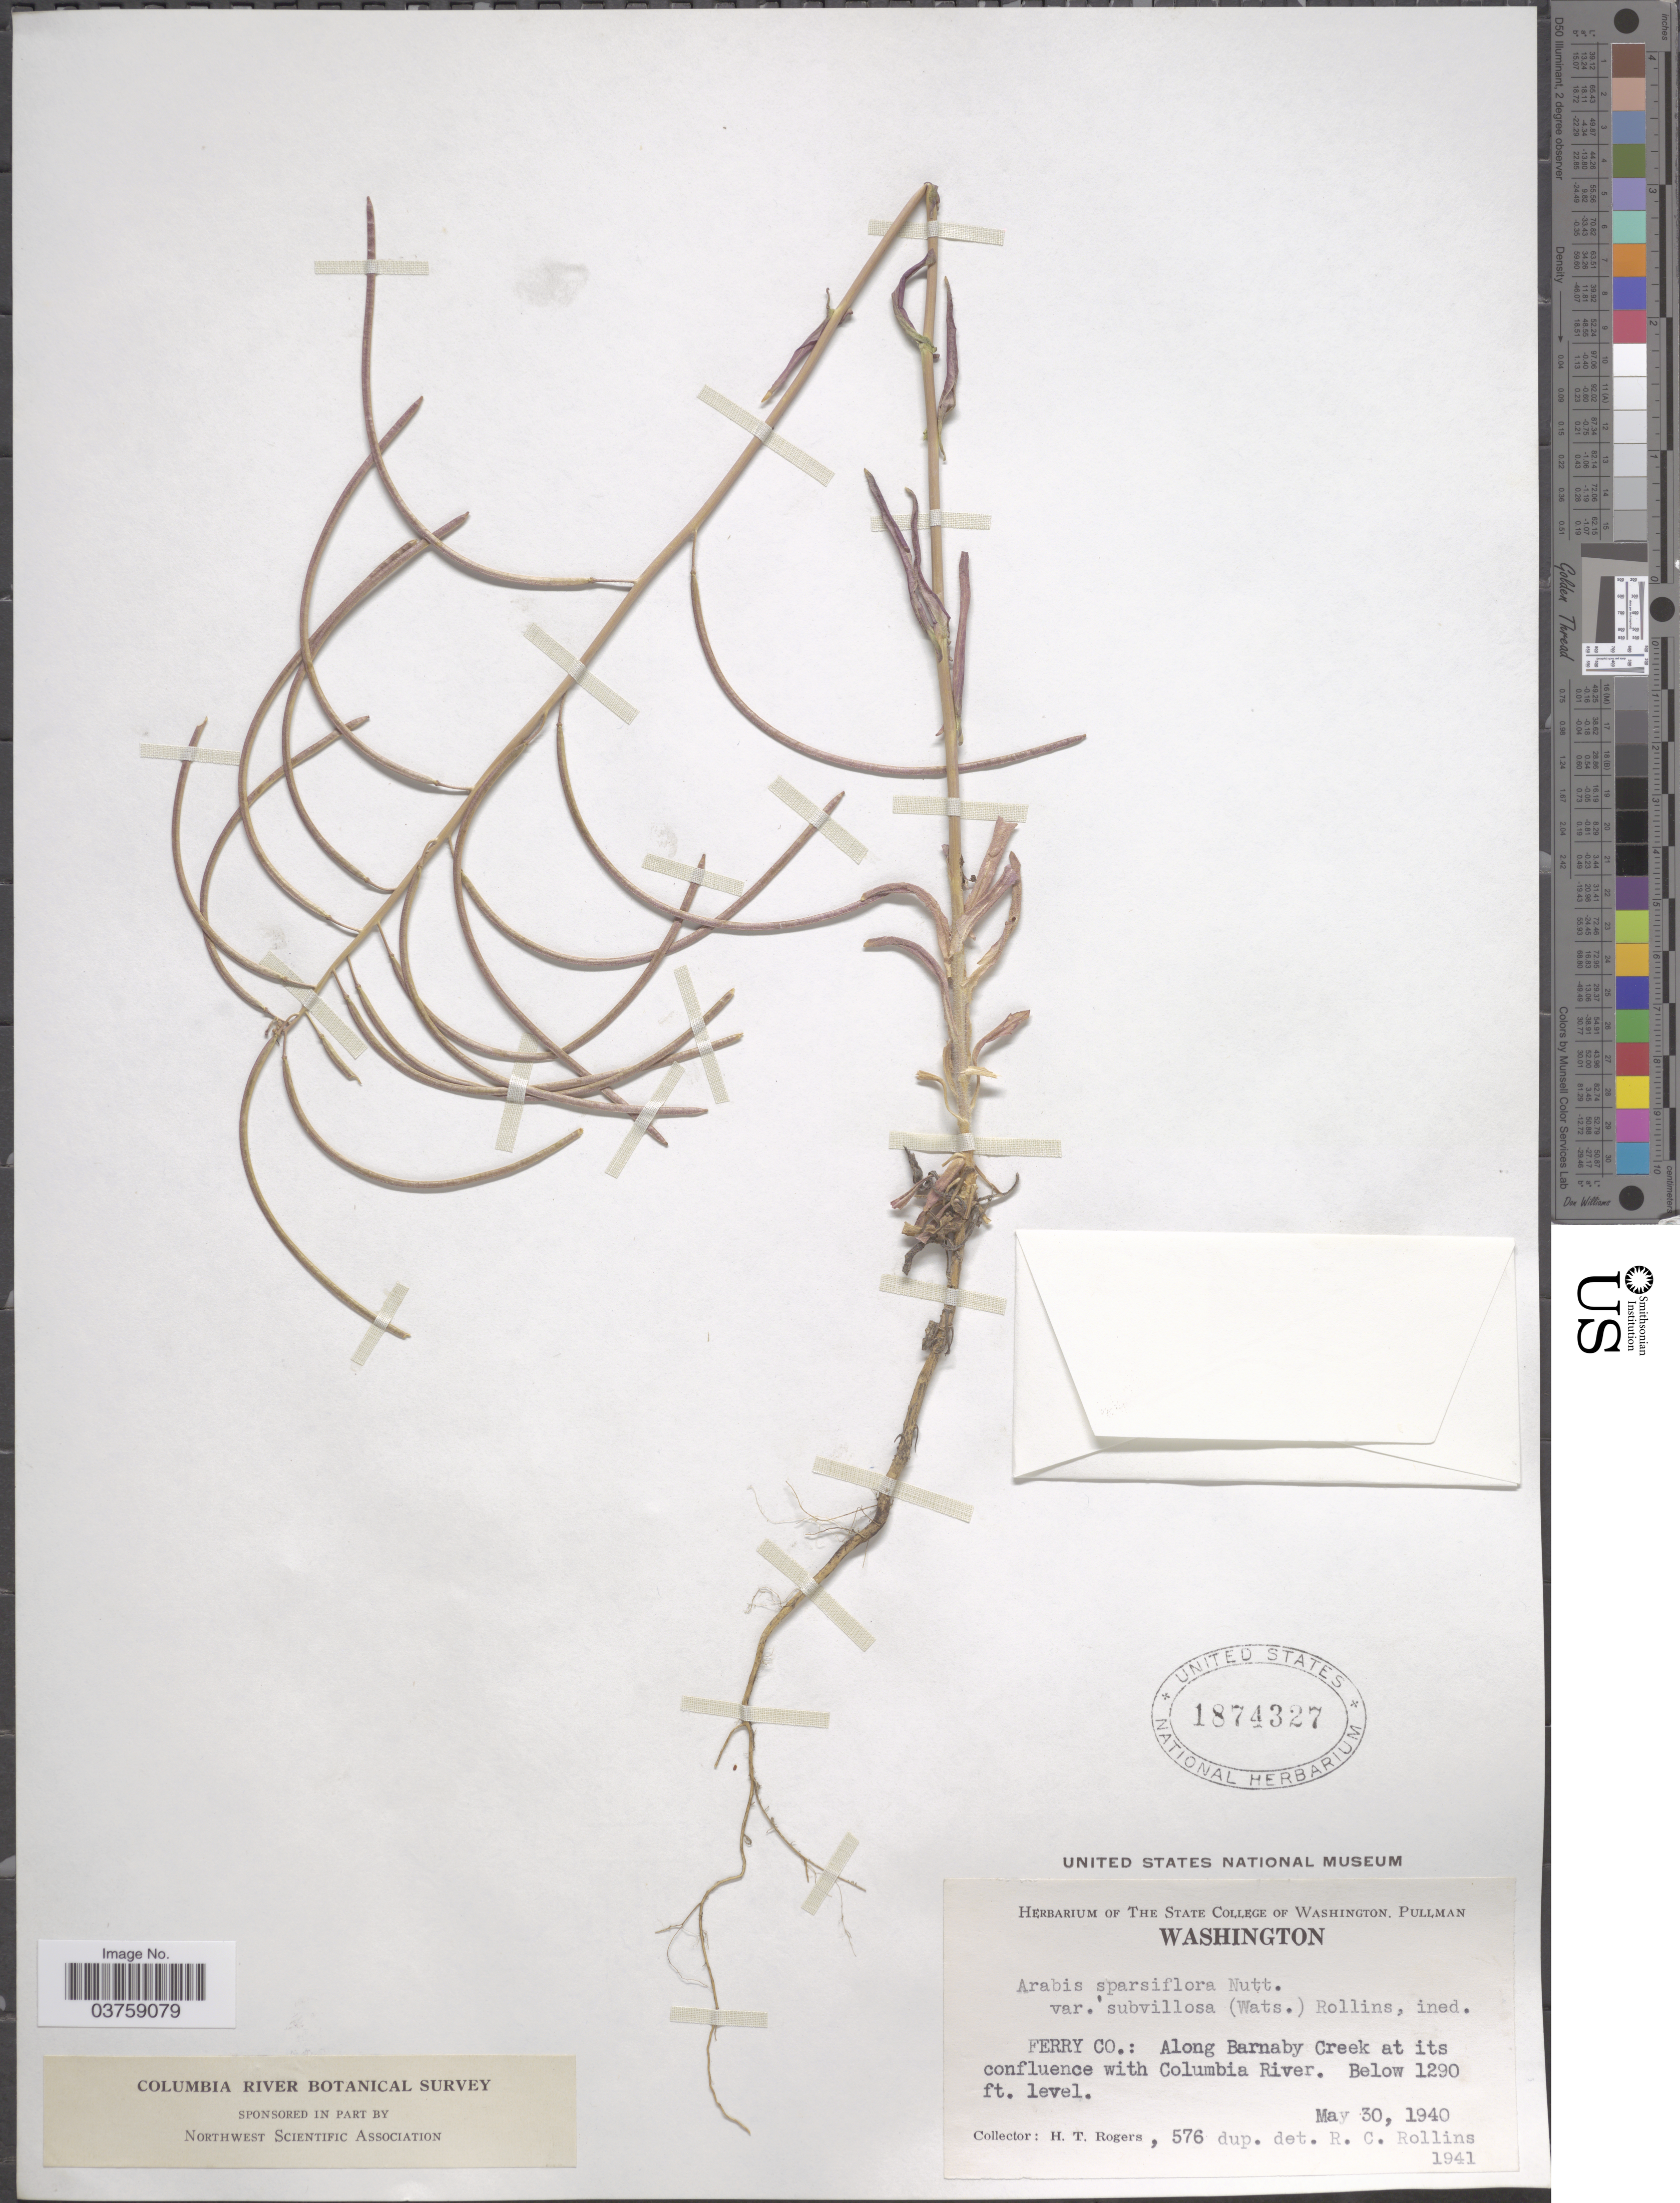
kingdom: Plantae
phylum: Tracheophyta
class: Magnoliopsida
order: Brassicales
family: Brassicaceae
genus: Arabis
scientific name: Arabis sparsiflora var. subvillosa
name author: (S. Watson) Rollins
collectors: H. Rogers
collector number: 576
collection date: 1940-05-30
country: United States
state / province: Washington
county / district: Ferry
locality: Ferry Co.: Along Barnaby Creek at its confluence with Columbia River.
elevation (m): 393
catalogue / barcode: US 1874327